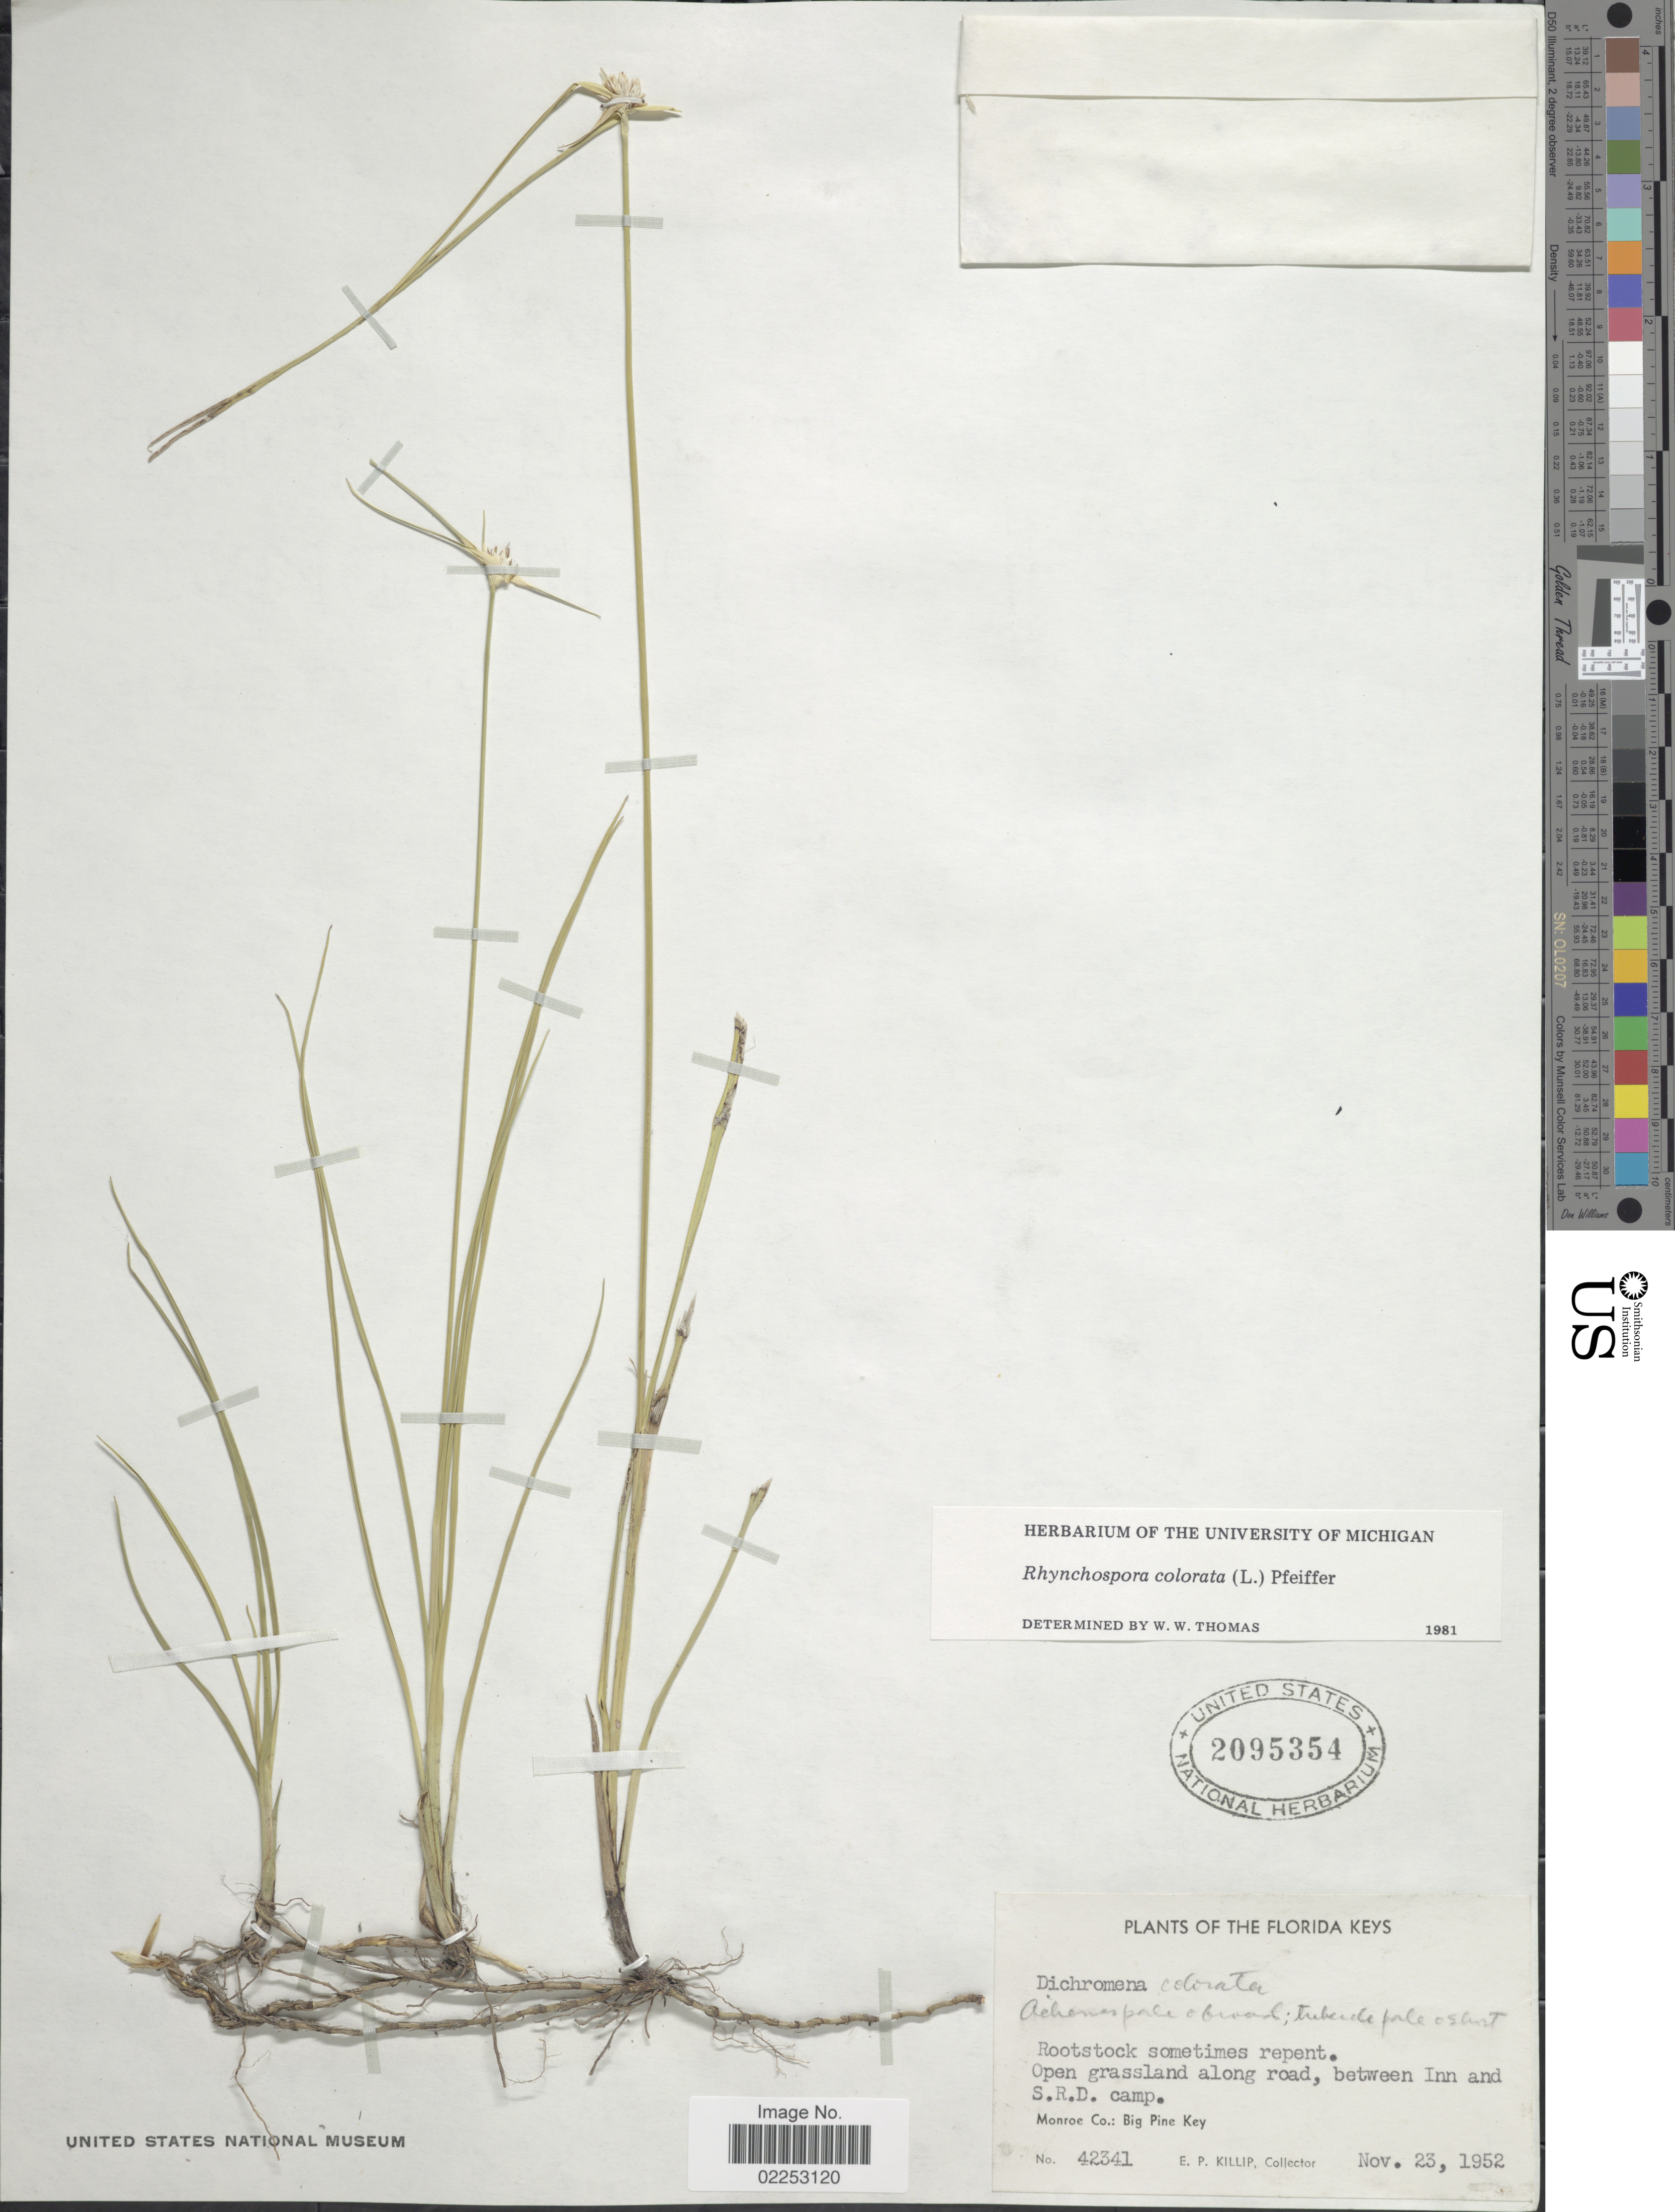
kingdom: Plantae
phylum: Tracheophyta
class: Liliopsida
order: Poales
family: Cyperaceae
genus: Rhynchospora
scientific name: Rhynchospora colorata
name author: (L.) H. Pfeiff.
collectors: E. P. Killip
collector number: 42341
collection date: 1952-11-23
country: United States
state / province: Florida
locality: Florida Keys. Monroe Co.: Big Pine Key. between Inn and S.R.D. camp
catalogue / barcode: US 2095354